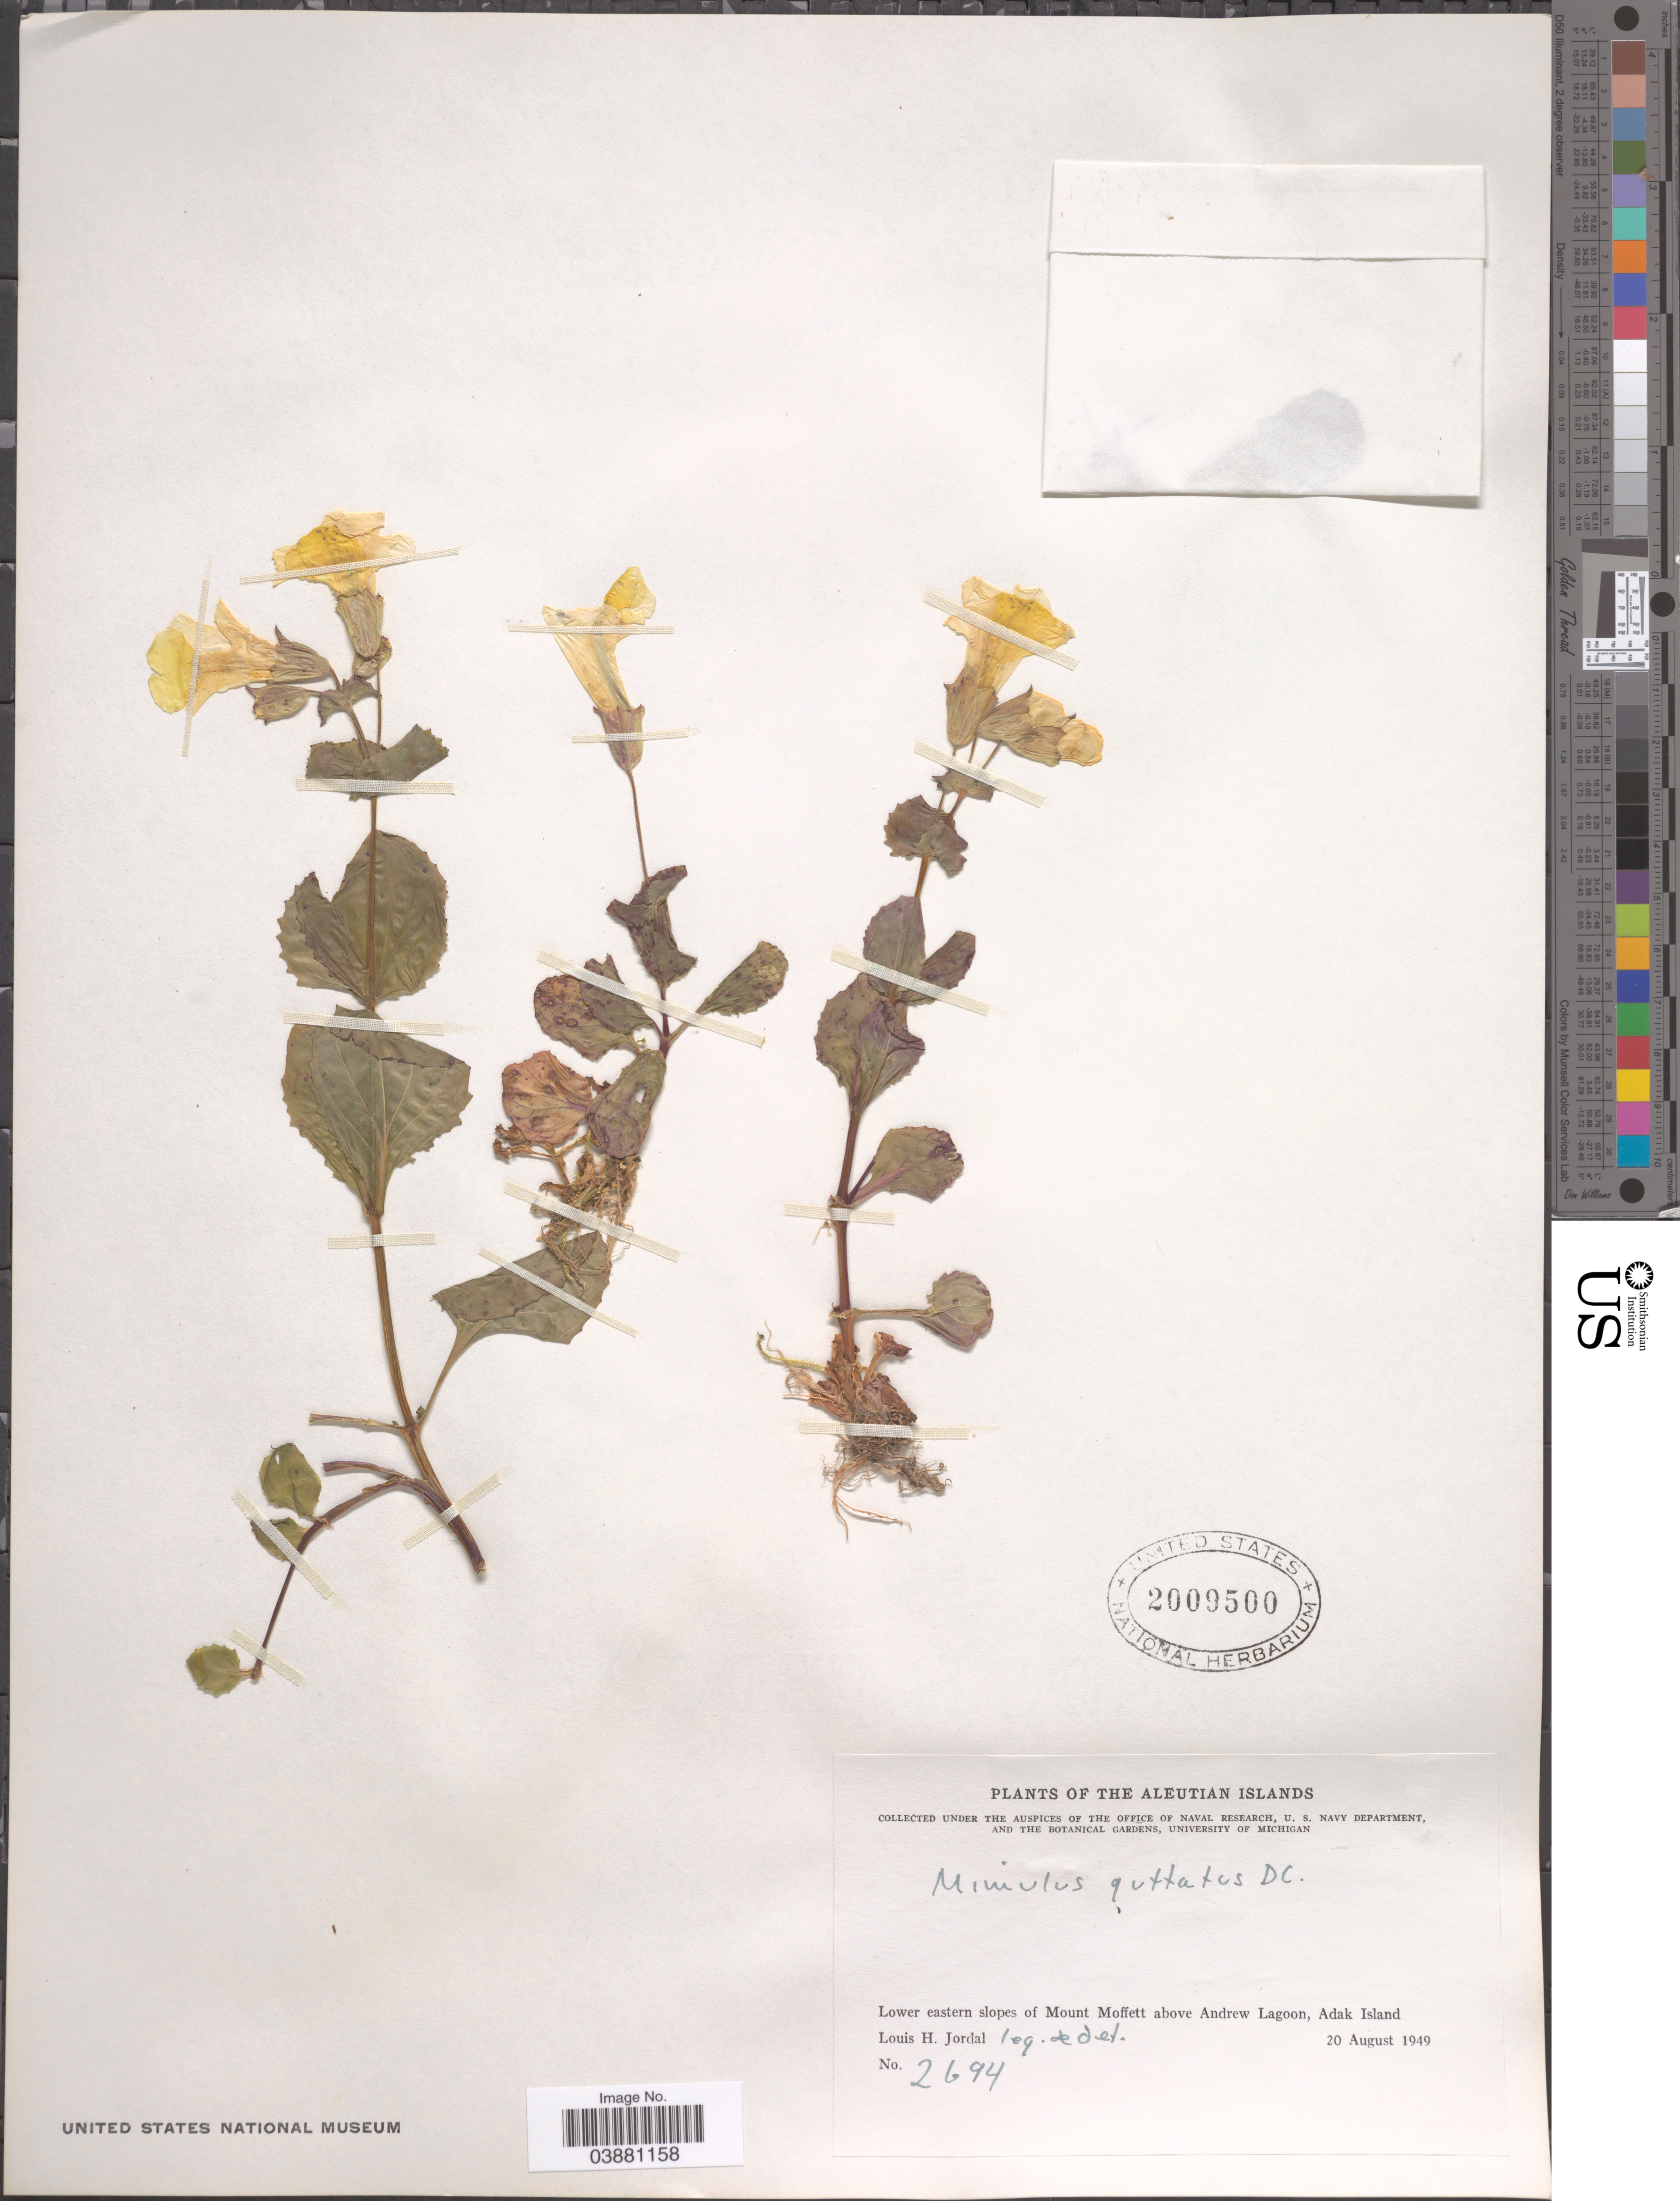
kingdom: Plantae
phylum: Tracheophyta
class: Magnoliopsida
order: Lamiales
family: Phrymaceae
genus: Mimulus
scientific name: Mimulus guttatus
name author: DC.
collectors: L. Jordal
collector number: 2694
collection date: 1949-08-20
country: United States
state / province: Alaska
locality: The Aleutian Islands. Lower eastern slopes of Mount Moffett above Andrew Lagoon, Adak Island.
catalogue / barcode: US 2009500